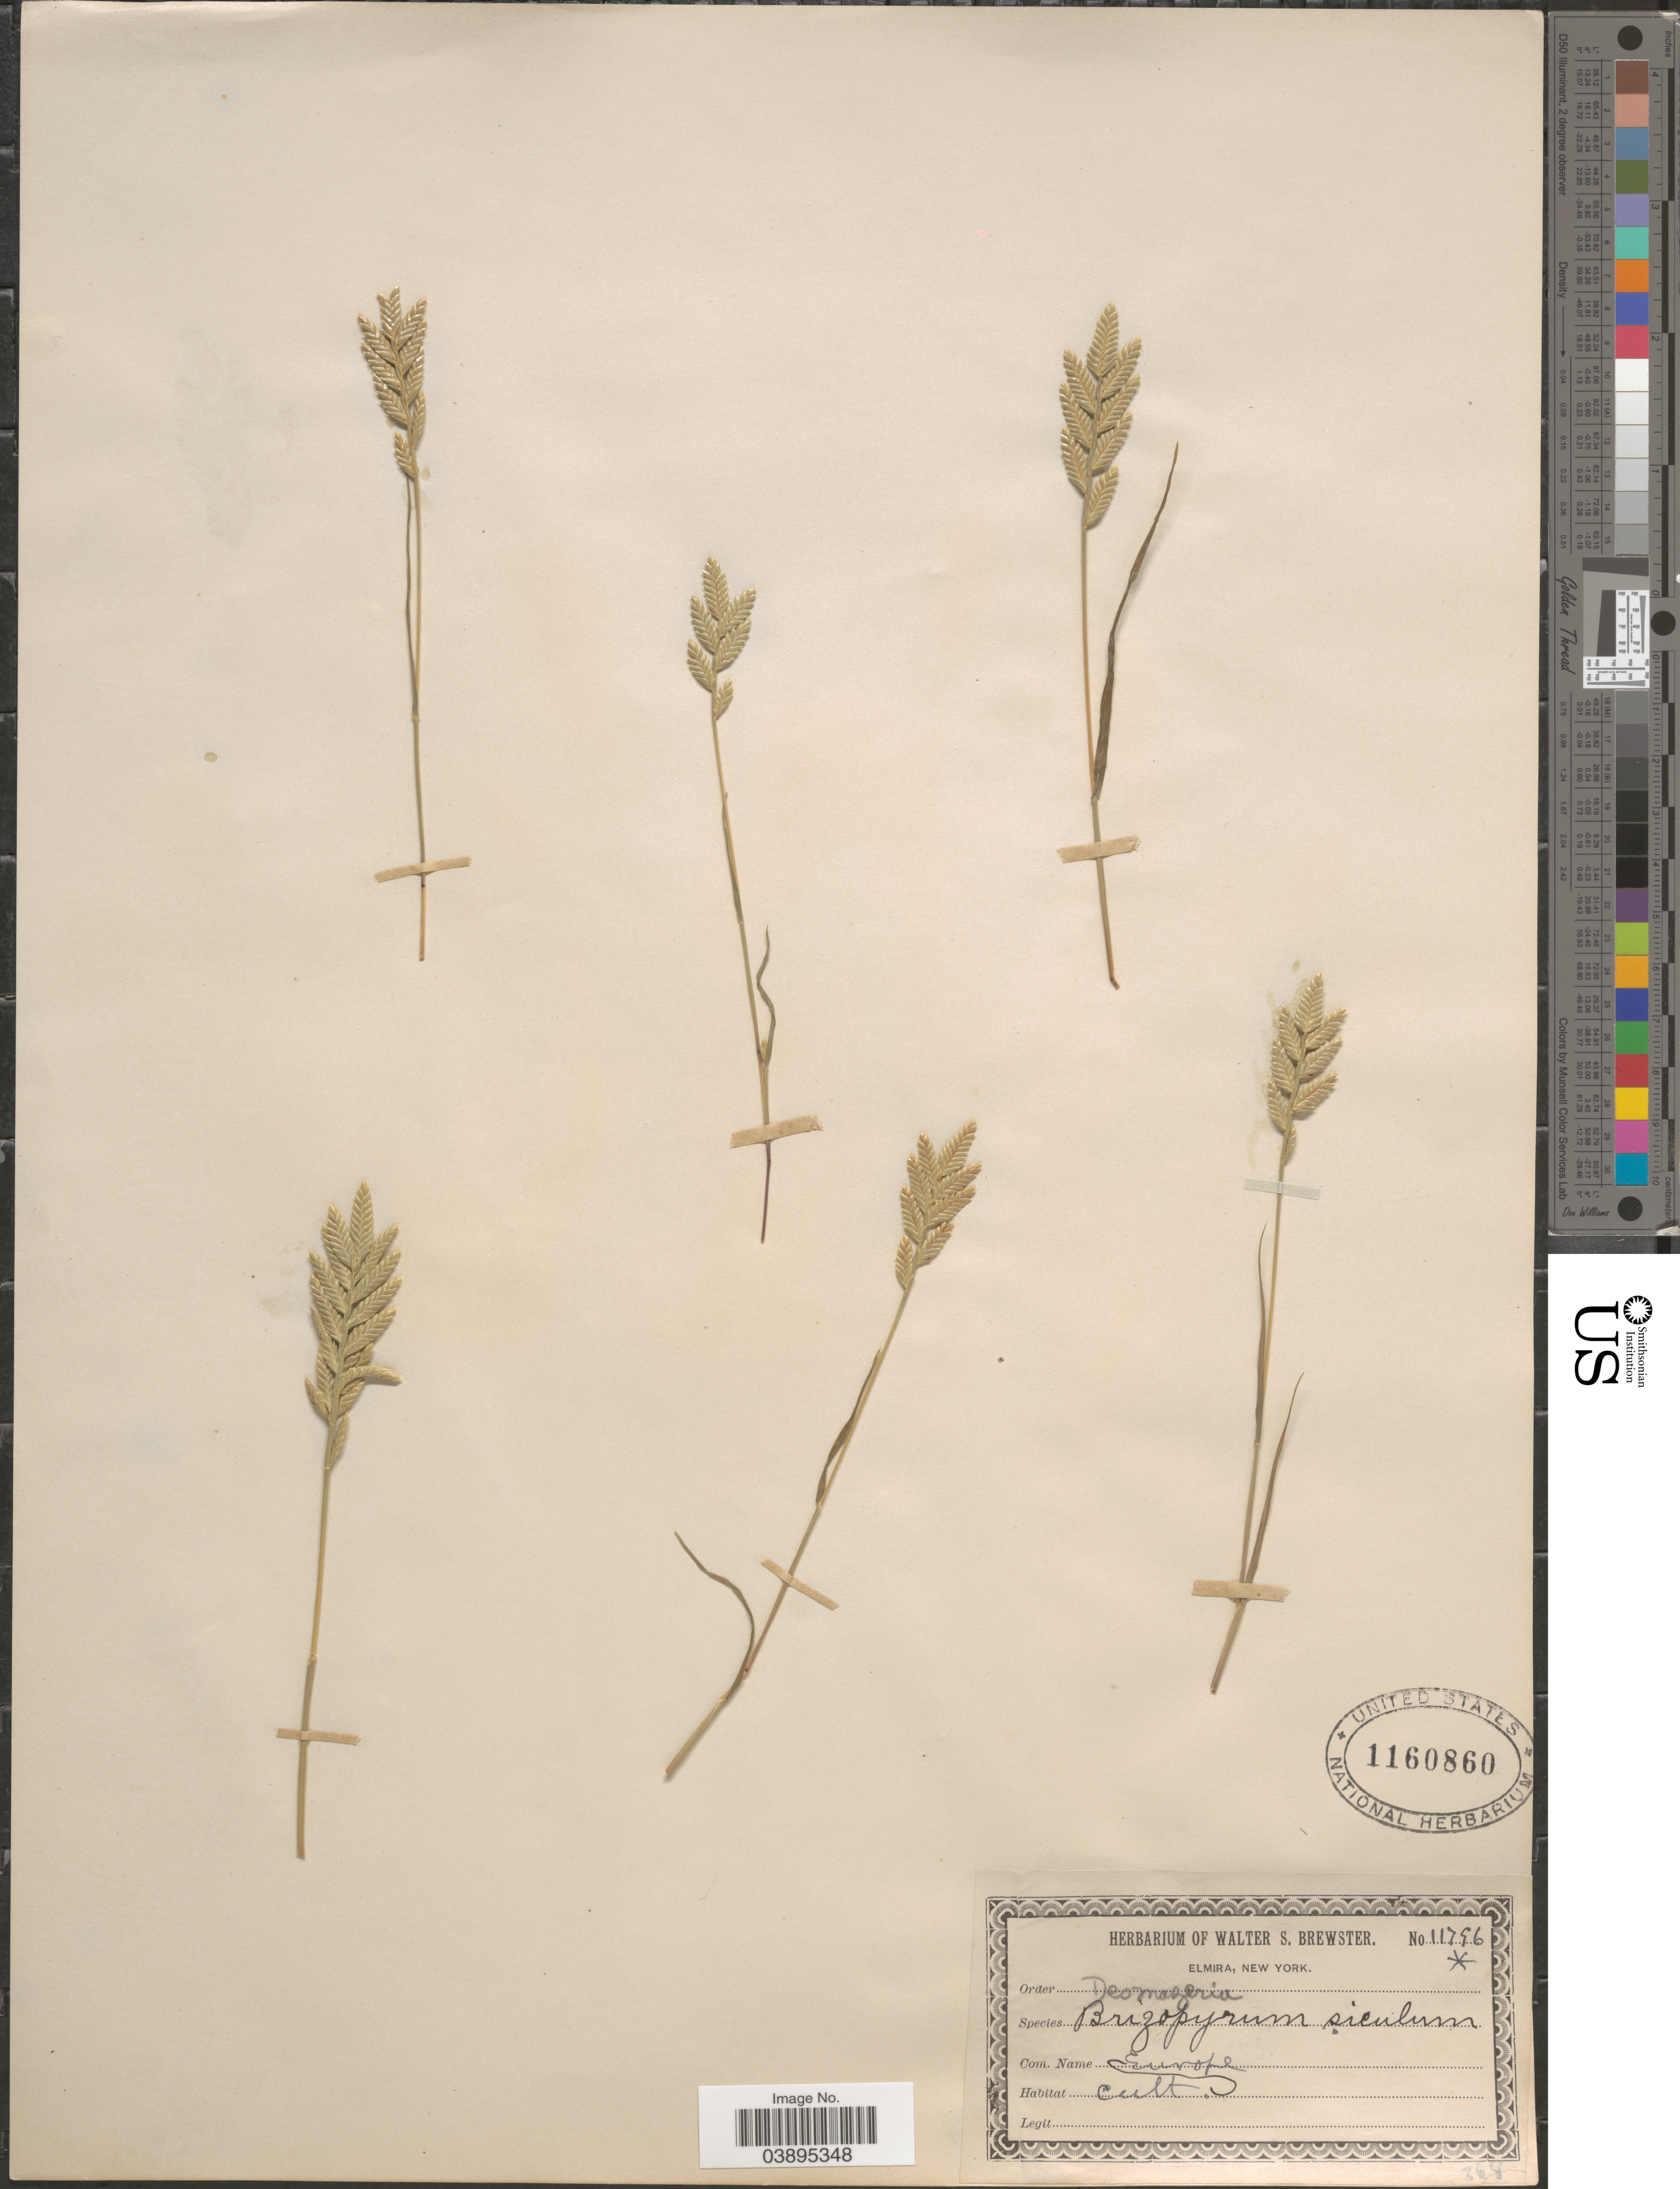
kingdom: Plantae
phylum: Tracheophyta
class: Liliopsida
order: Poales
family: Poaceae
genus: Desmazeria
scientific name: Desmazeria sicula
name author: (Jacq.) Dumort.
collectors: Ex herb. Walter S. Brewster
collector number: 11796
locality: Europe.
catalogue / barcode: US 1160860